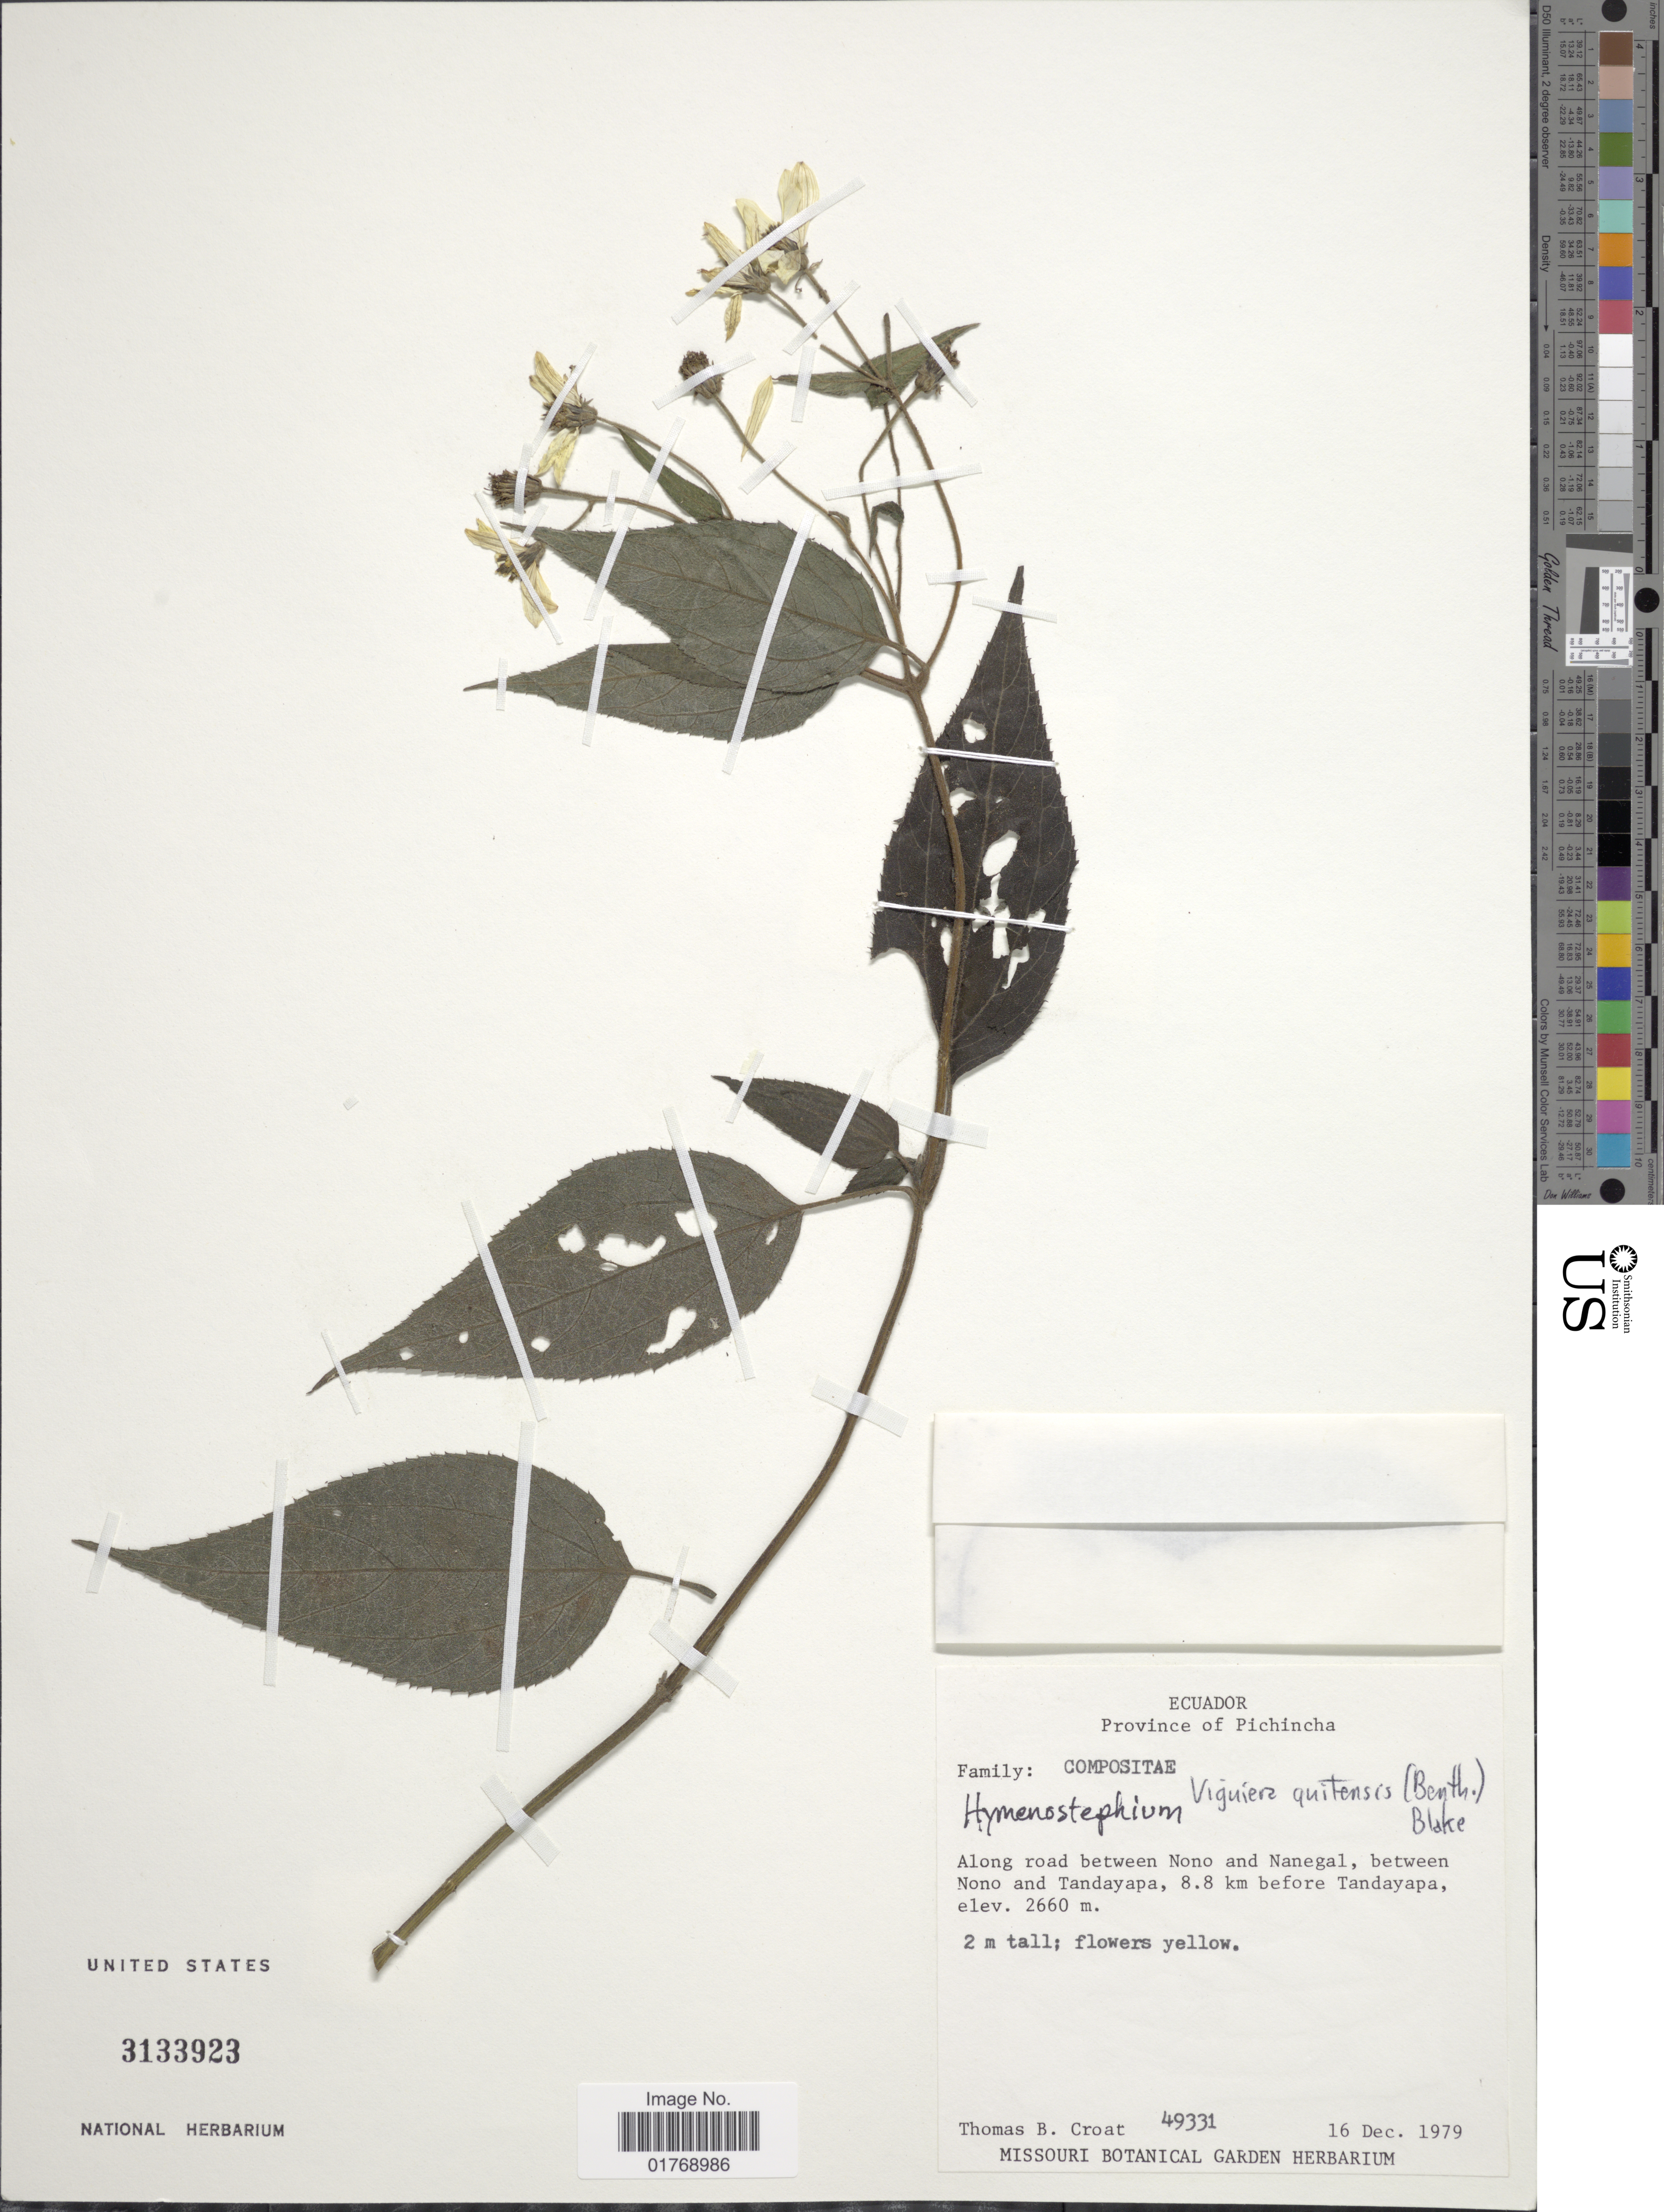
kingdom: Plantae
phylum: Tracheophyta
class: Magnoliopsida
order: Asterales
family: Asteraceae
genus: Viguiera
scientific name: Viguiera quitensis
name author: (Benth.) S.F. Blake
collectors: T. B. Croat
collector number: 49331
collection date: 1979-12-16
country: Ecuador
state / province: Pichincha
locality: Province of Pichincha. Along road between Nono and Nanegal, between Nono and Tandayapa, 8.8 km before Tandayapa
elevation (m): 2660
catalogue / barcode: US 3133923